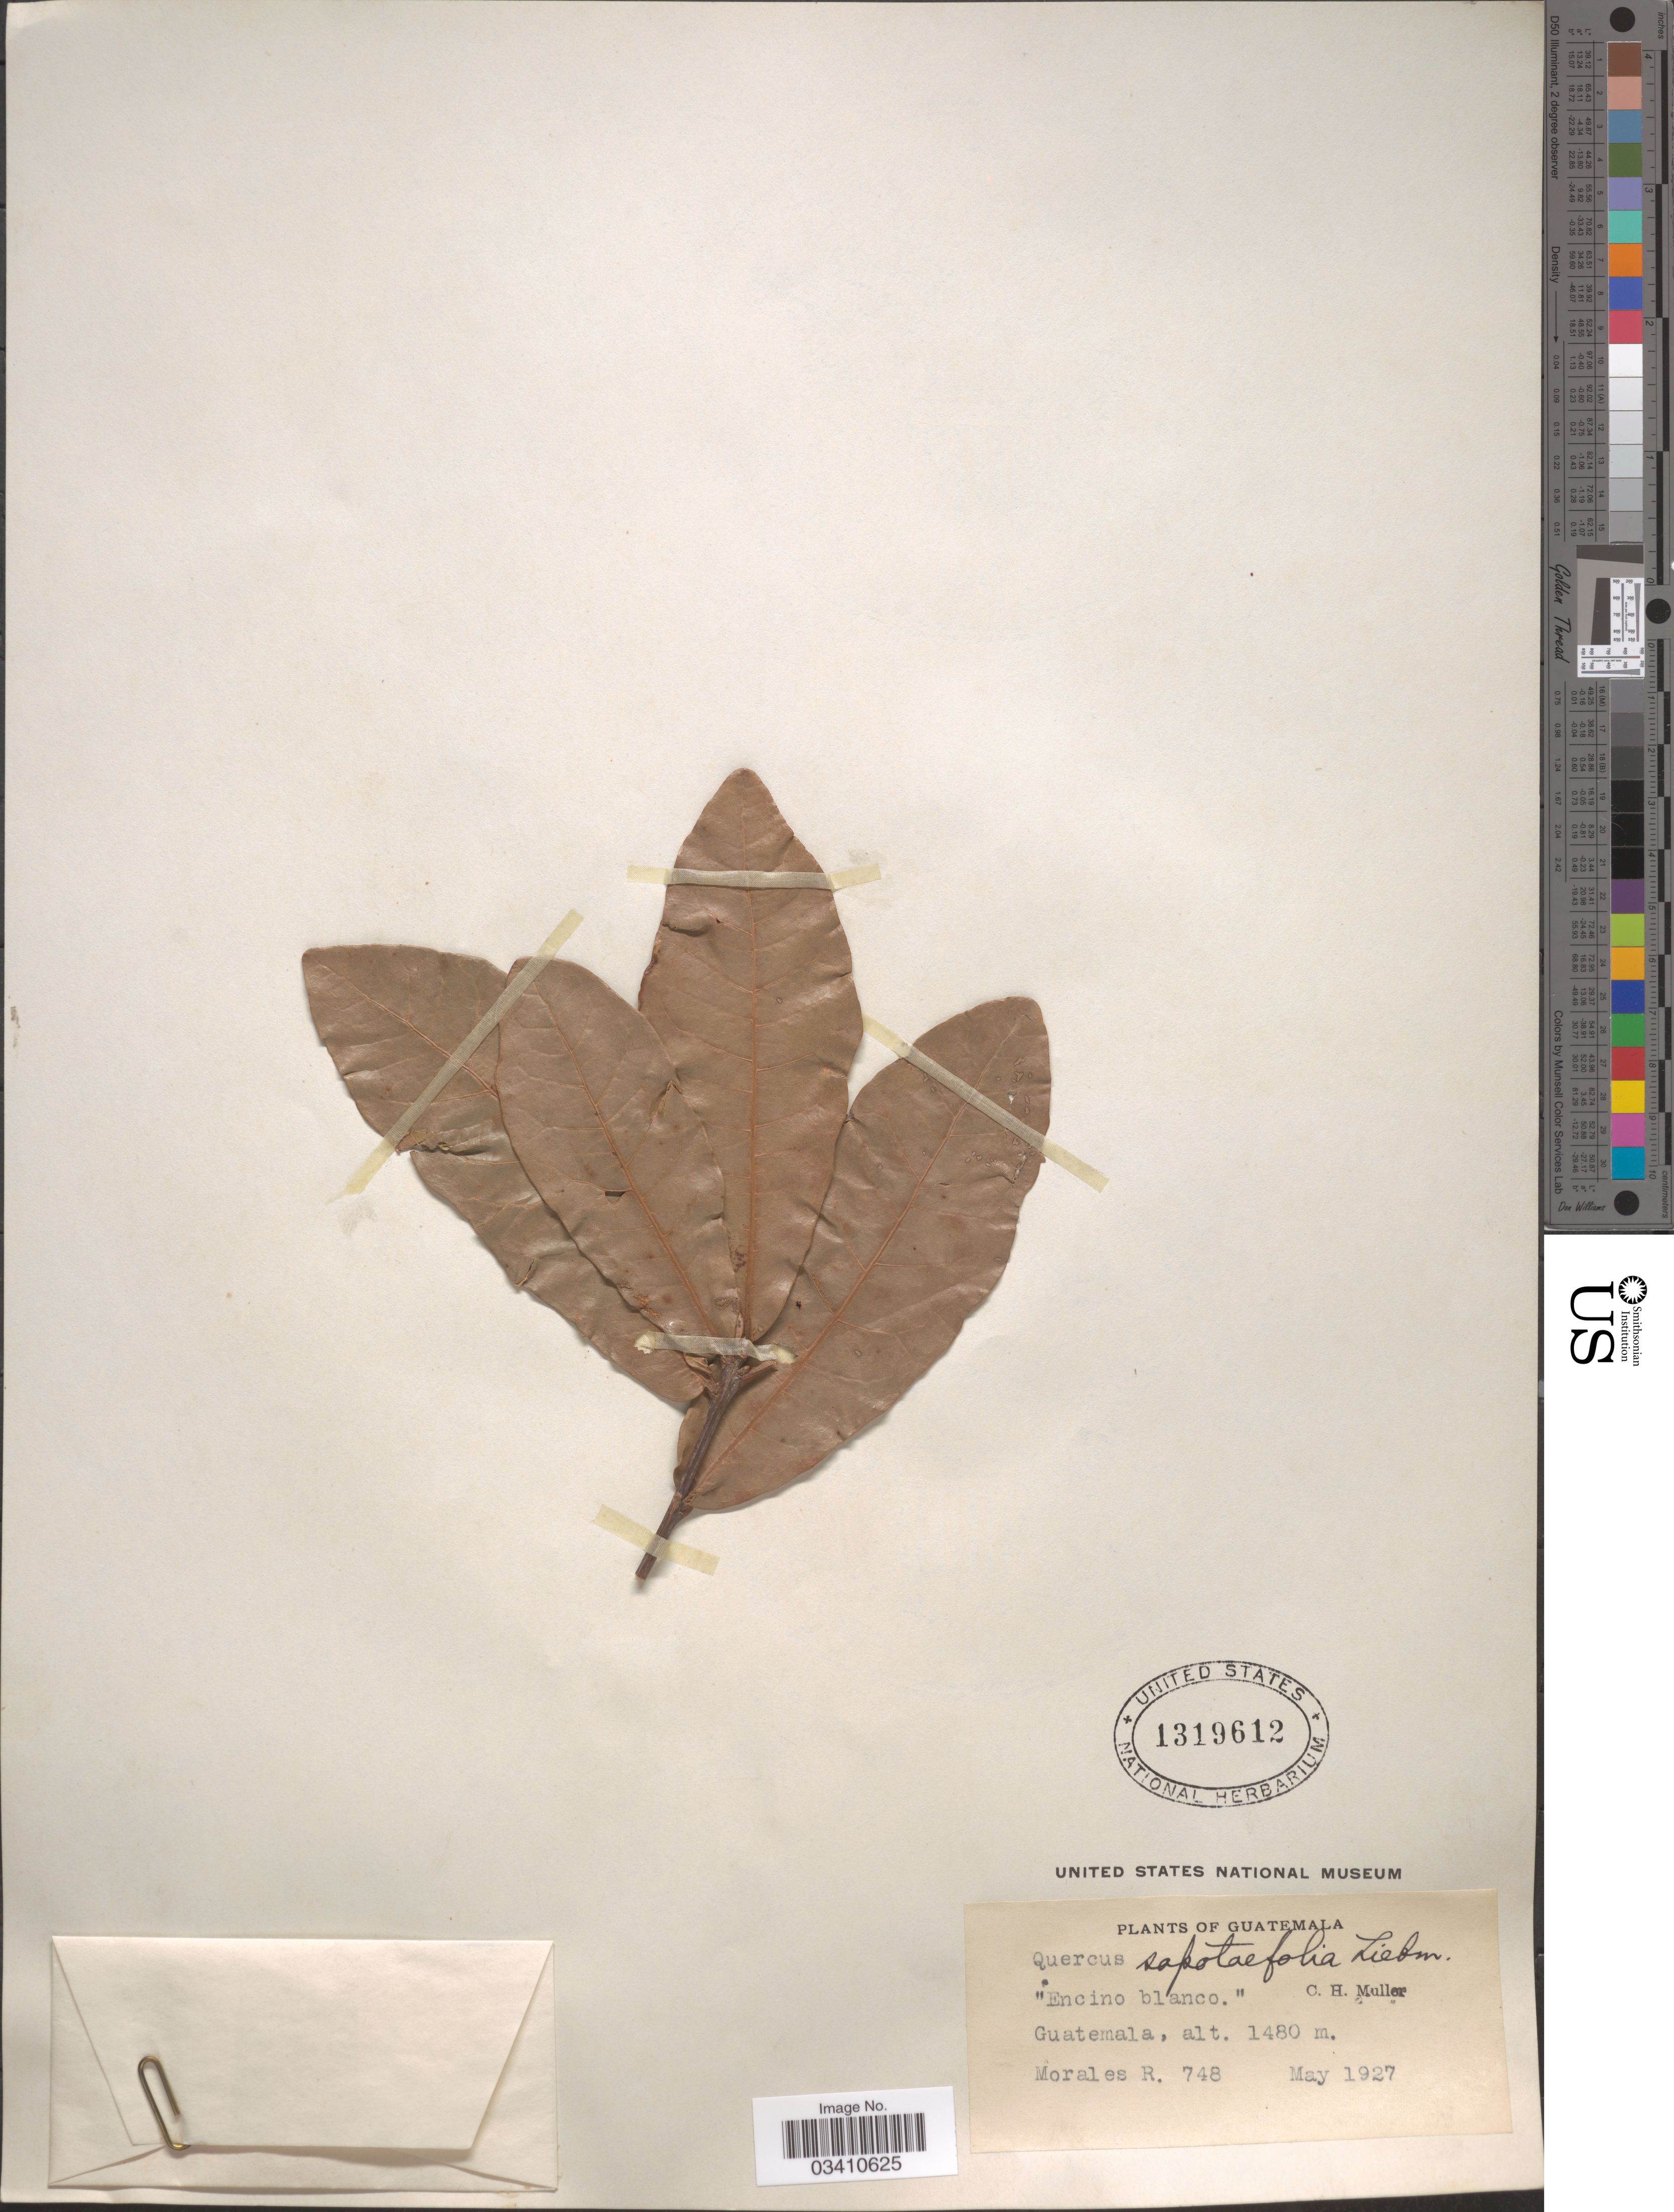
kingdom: Plantae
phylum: Tracheophyta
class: Magnoliopsida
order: Fagales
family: Fagaceae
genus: Quercus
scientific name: Quercus sapotaefolia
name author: Liebm.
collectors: R. Morales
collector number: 748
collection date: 1927-05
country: Guatemala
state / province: Guatemala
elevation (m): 1480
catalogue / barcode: US 1319612